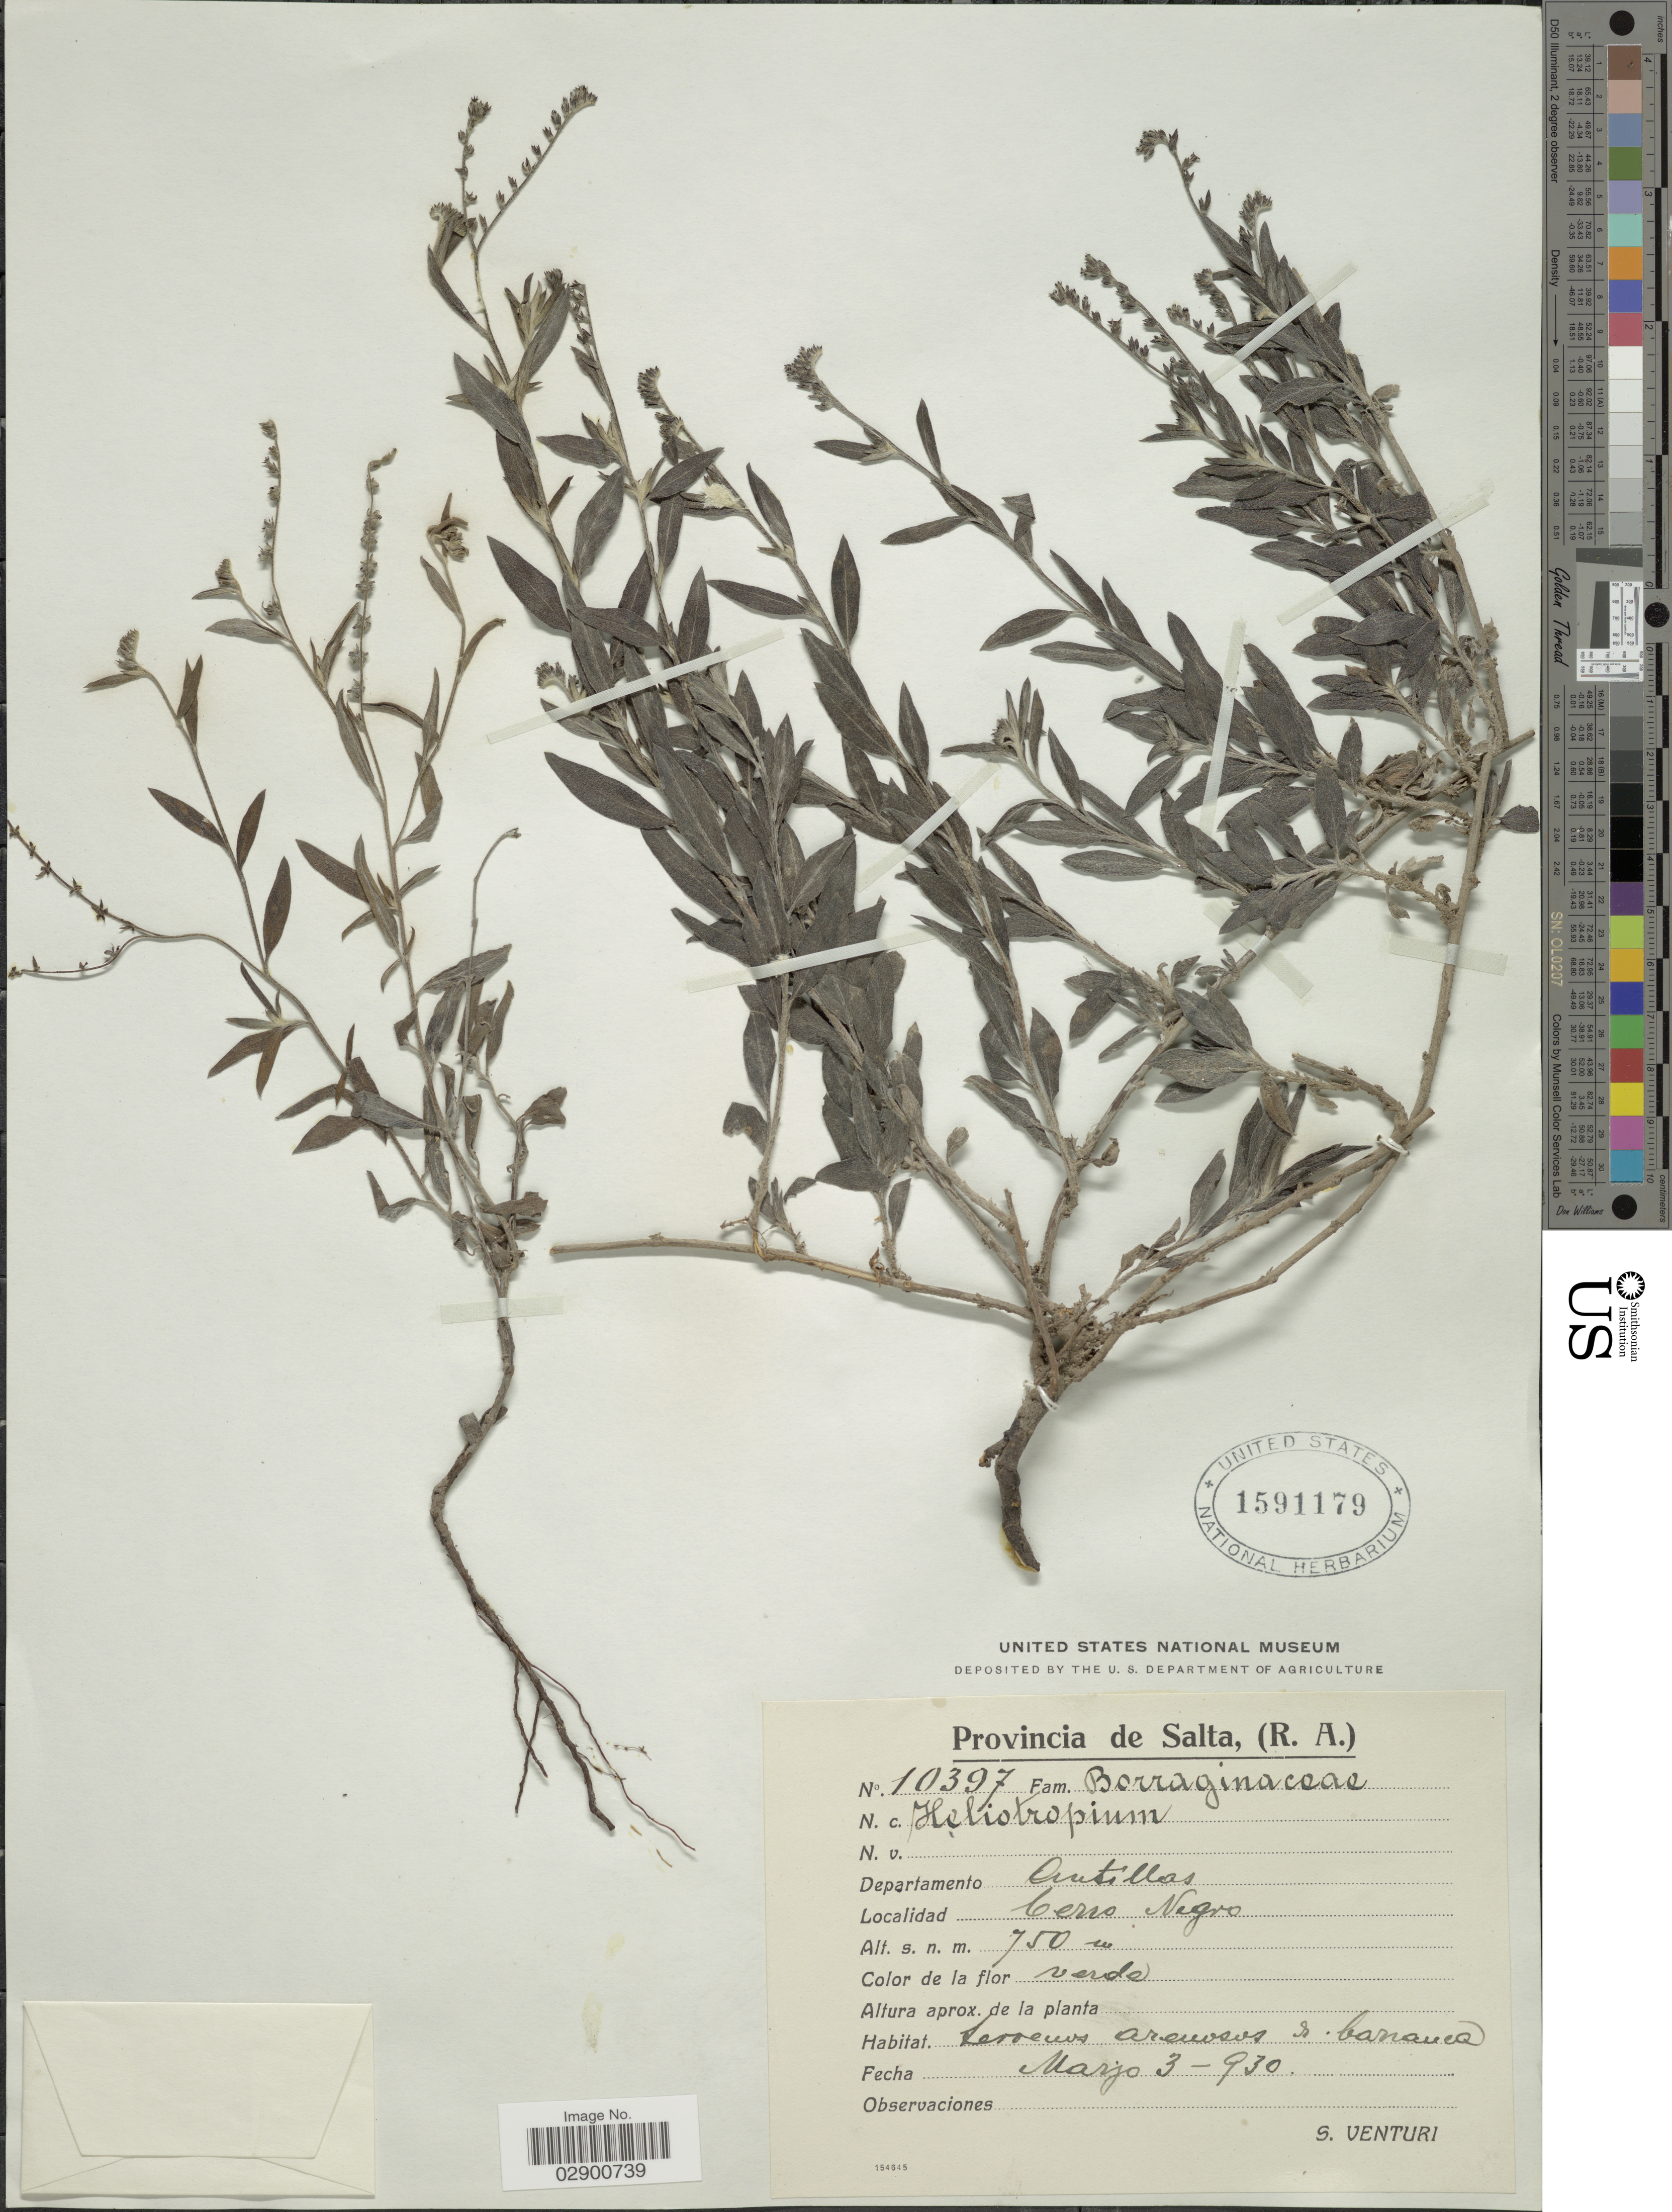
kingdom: Plantae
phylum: Tracheophyta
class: Magnoliopsida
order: Boraginales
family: Heliotropiaceae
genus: Heliotropium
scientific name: Heliotropium sp.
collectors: S. Venturi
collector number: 10397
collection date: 1930-03-03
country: Argentina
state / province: Salta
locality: Provincia de Salta, (R.A.). Departamento Antillas. Cerro Negro.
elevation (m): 750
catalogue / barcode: US 1591179